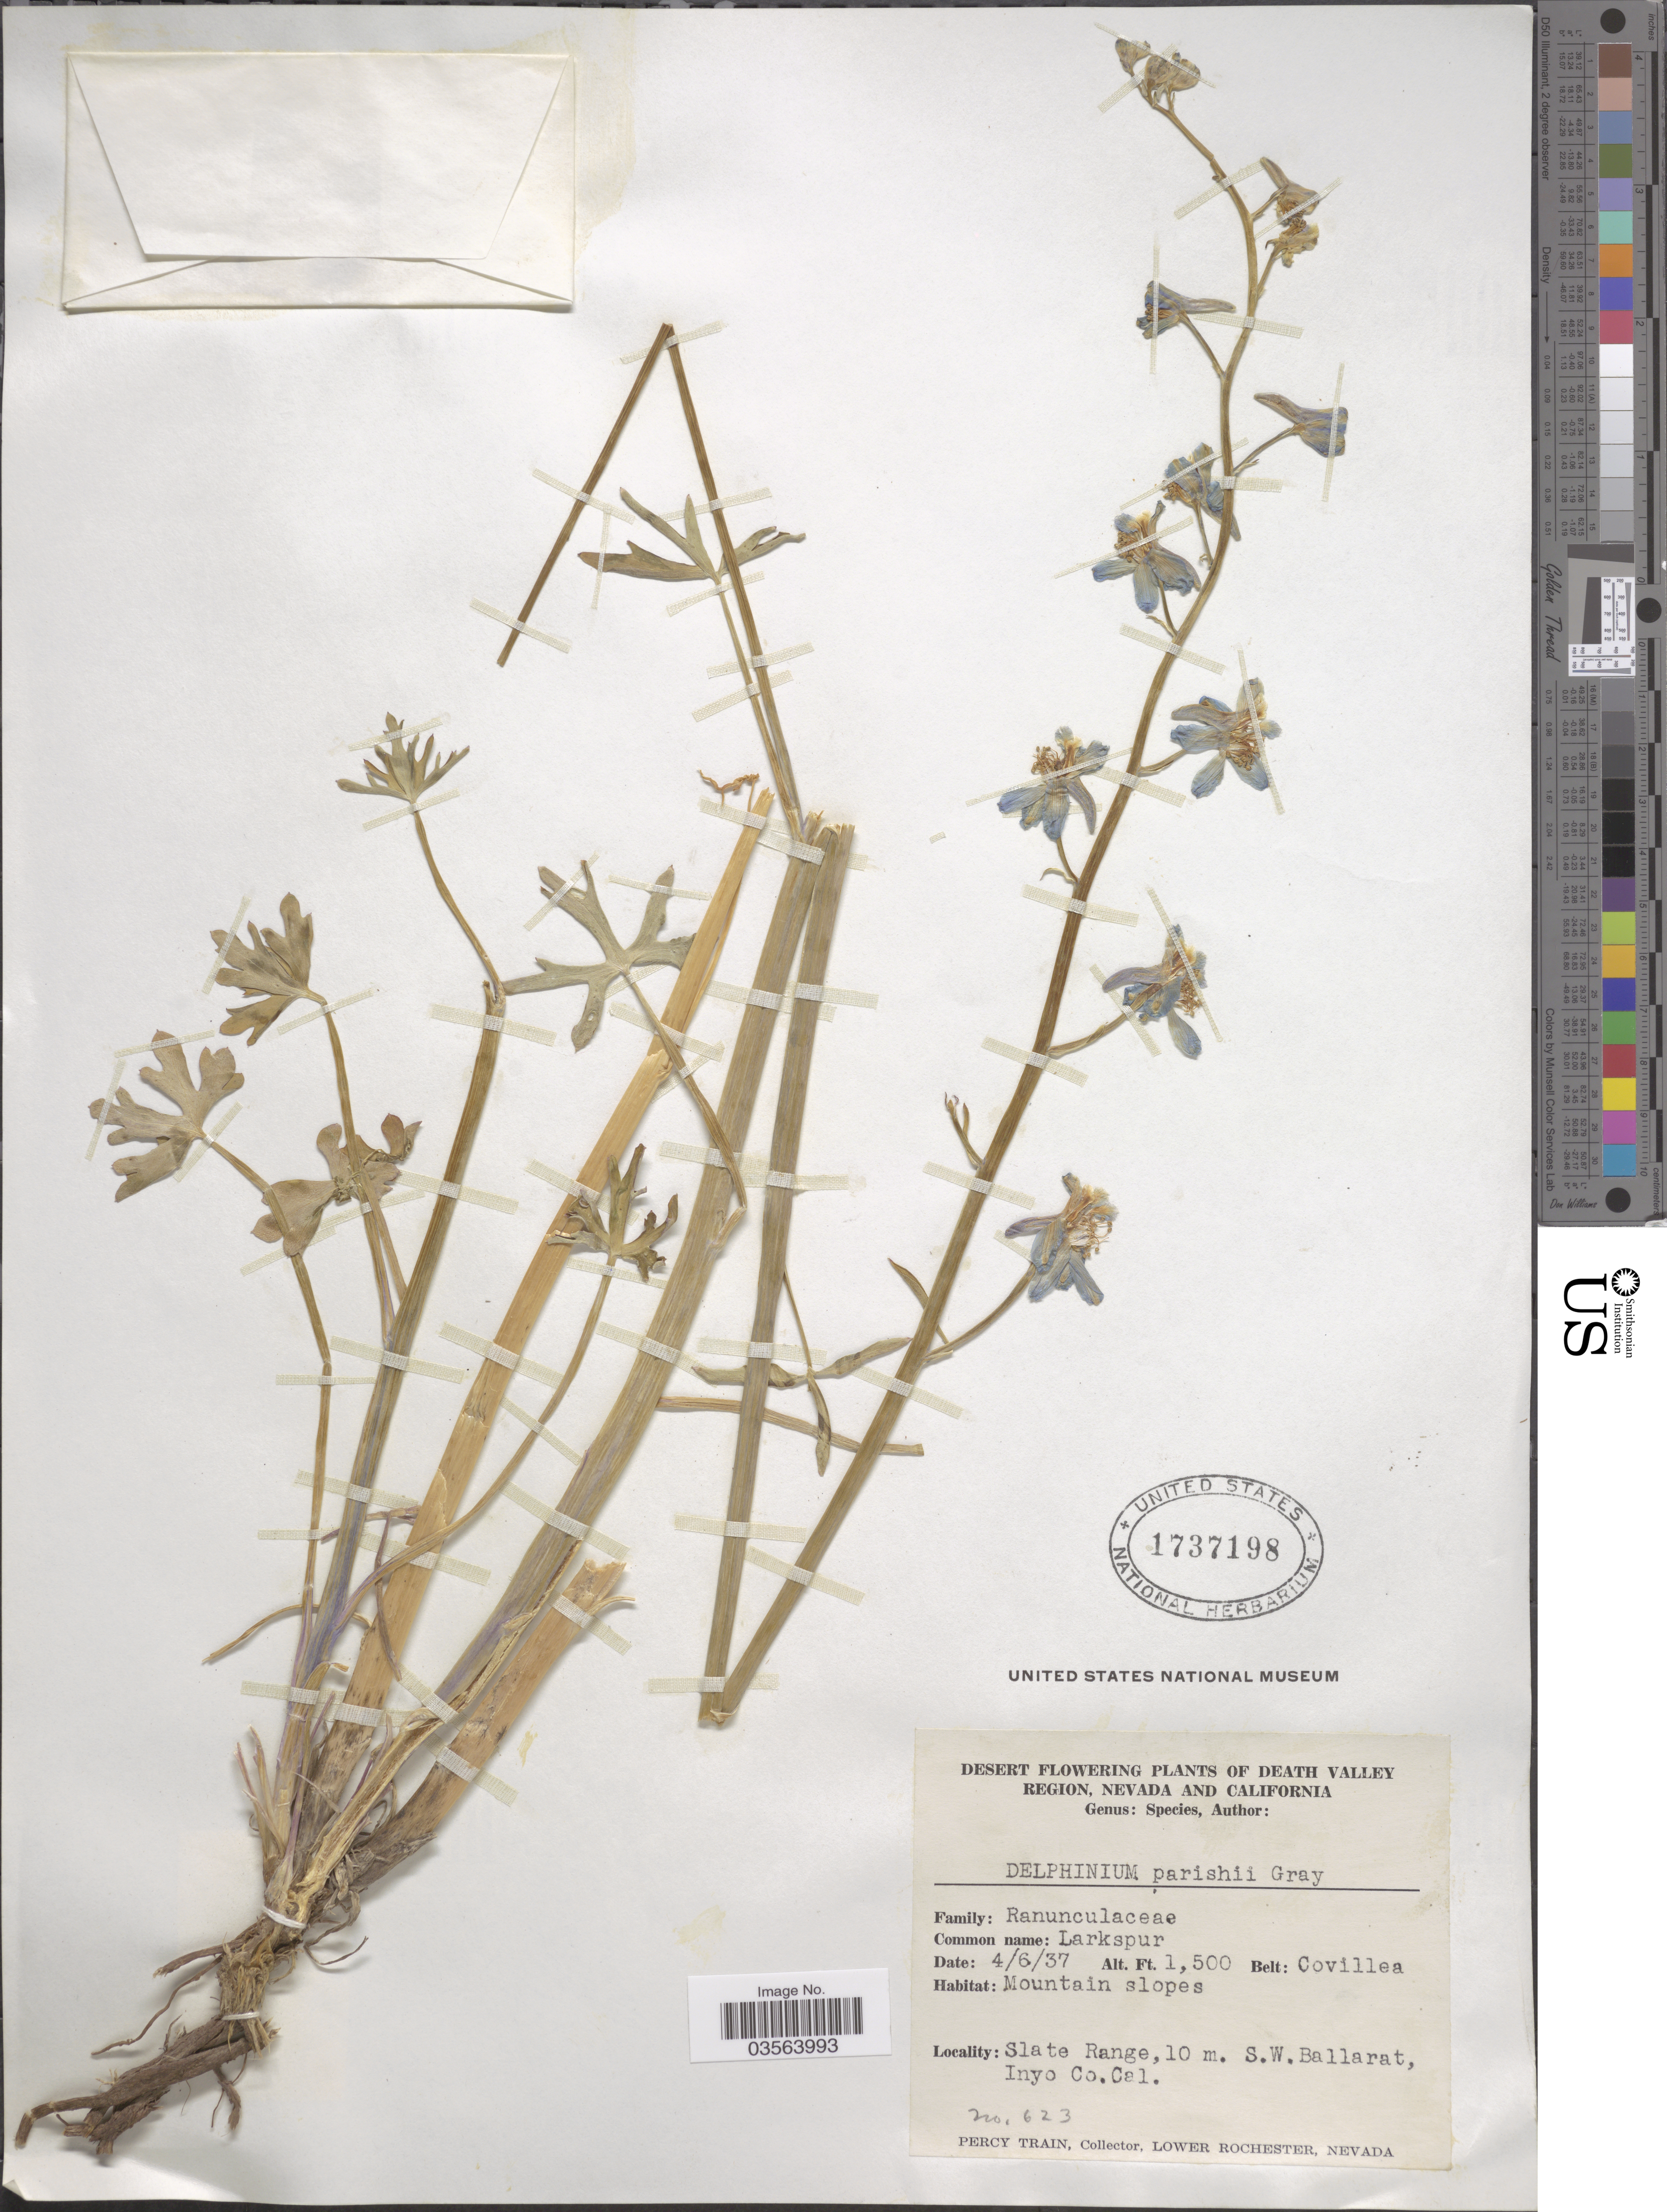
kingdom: Plantae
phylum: Tracheophyta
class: Magnoliopsida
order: Ranunculales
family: Ranunculaceae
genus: Delphinium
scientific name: Delphinium parishii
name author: A. Gray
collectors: P. Train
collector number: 623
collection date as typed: Transcribed d/m/y: 6/4/37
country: United States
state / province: California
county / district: Inyo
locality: Death Valley Region. Belt: Covillea. Slate Range, 10 m. S.W. Ballarat, Inyo Co.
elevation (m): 457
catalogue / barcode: US 1737198